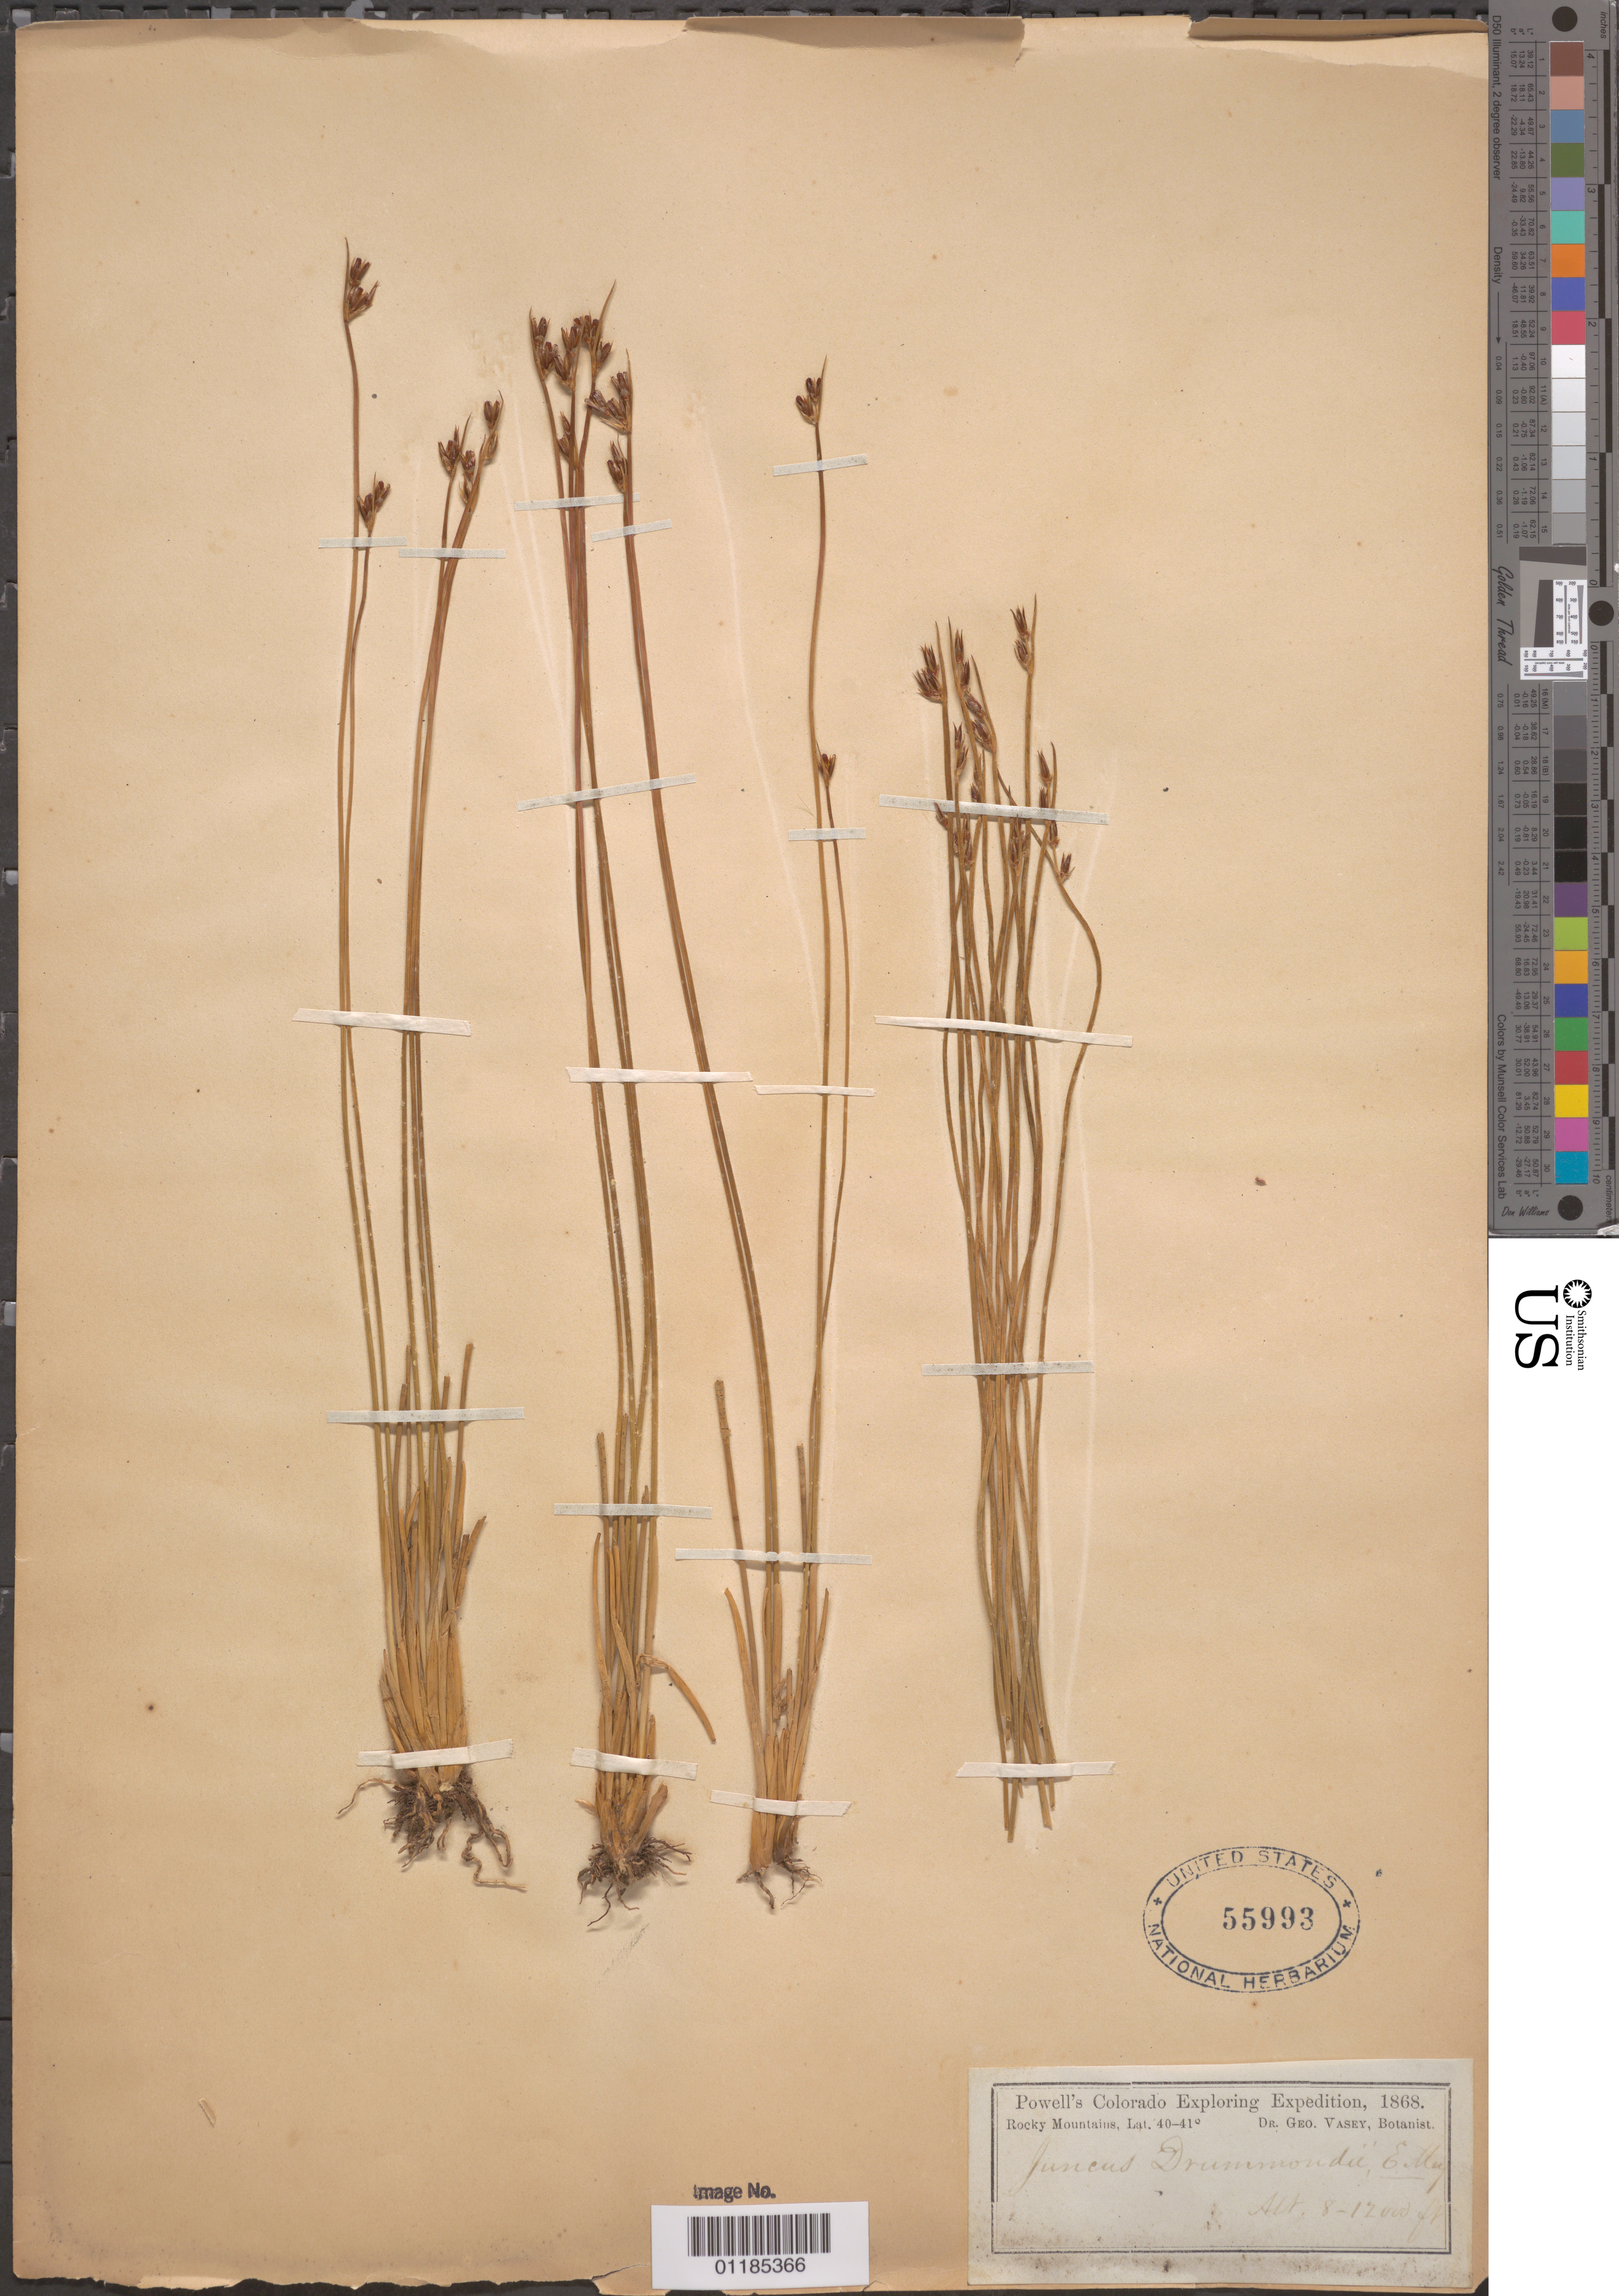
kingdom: Plantae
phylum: Tracheophyta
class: Liliopsida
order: Poales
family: Juncaceae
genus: Juncus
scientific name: Juncus drummondii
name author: E. Mey.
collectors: G. Vasey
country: United States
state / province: Colorado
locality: Rocky Mountains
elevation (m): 2438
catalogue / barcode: US 55993